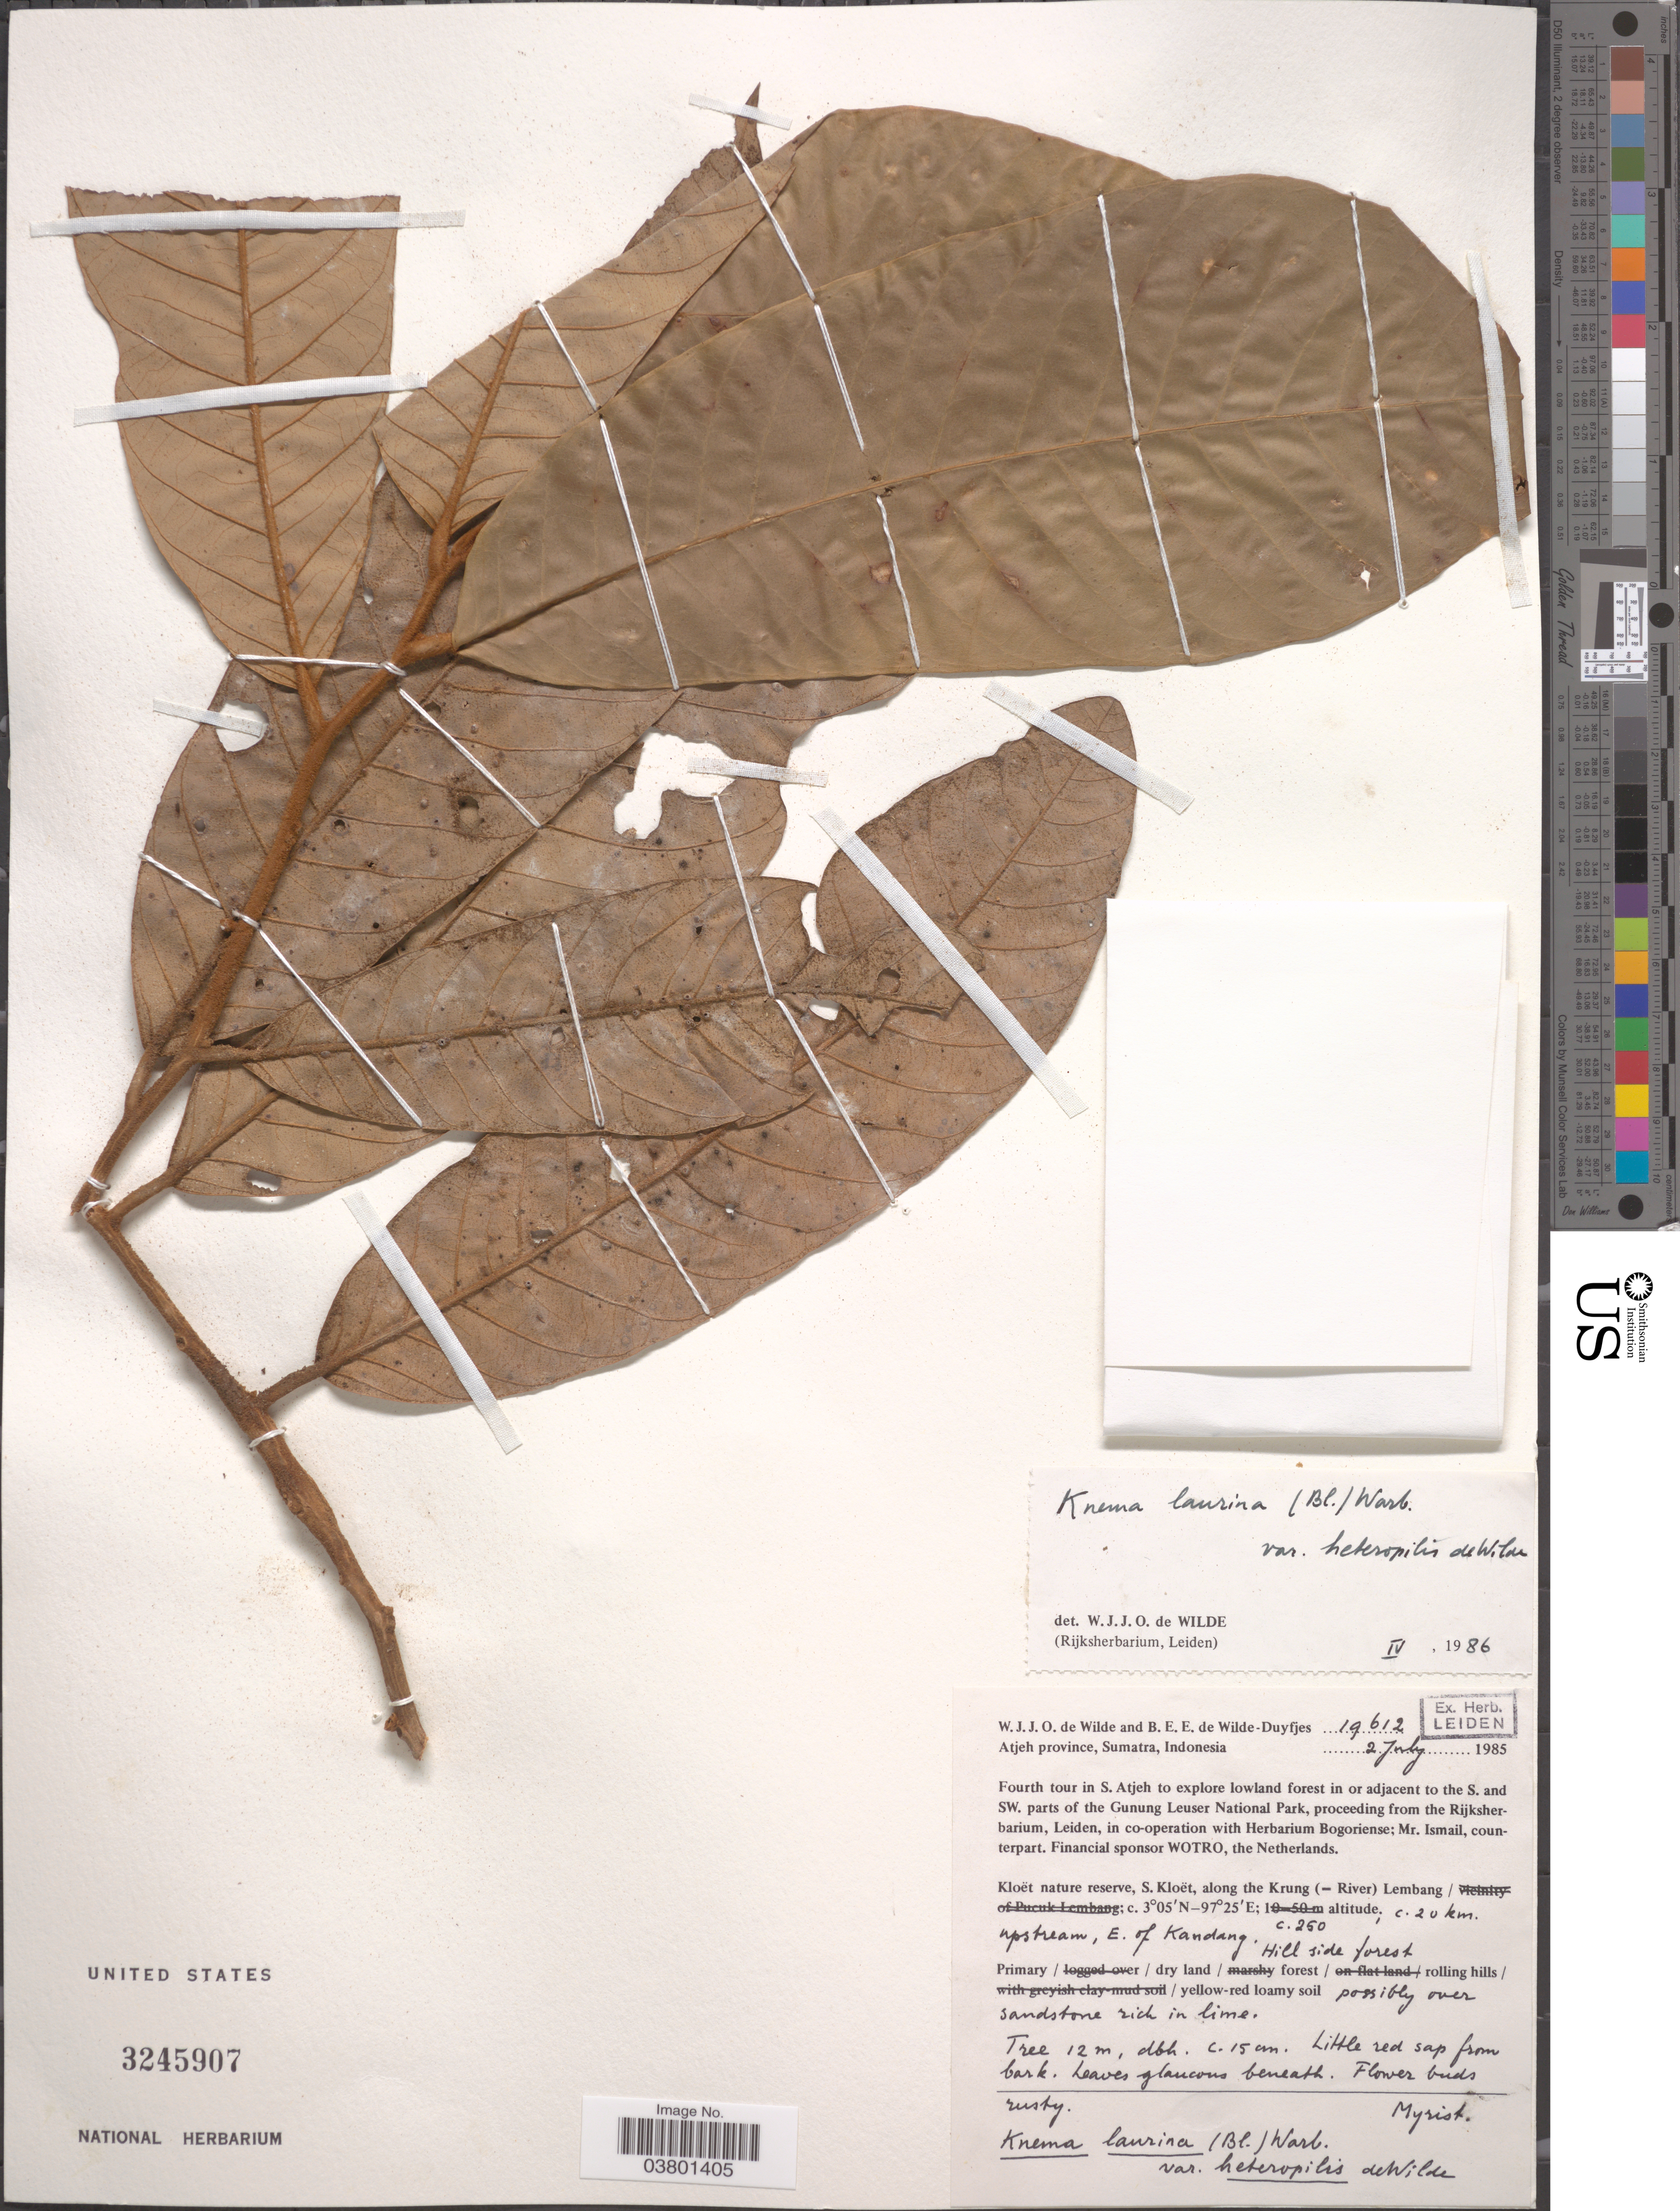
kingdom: Plantae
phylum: Tracheophyta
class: Magnoliopsida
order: Magnoliales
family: Myristicaceae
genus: Knema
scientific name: Knema laurina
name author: Warb.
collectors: W. J. de Wilde & B. E. de Wilde-Duyfjes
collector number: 19612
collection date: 1985-07-02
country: Indonesia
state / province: Sumatra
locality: Atjeh province. Fourth tour in S. Atjeh to explore lowland forest in or adjacent to the S. and SW. parts of the Gunung Leuser National Park. Kloët nature reserve, S. Kloët, along the Krung (-River) Lembang / c. 20 km. upstream, E. of Kandang.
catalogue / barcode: US 3245907